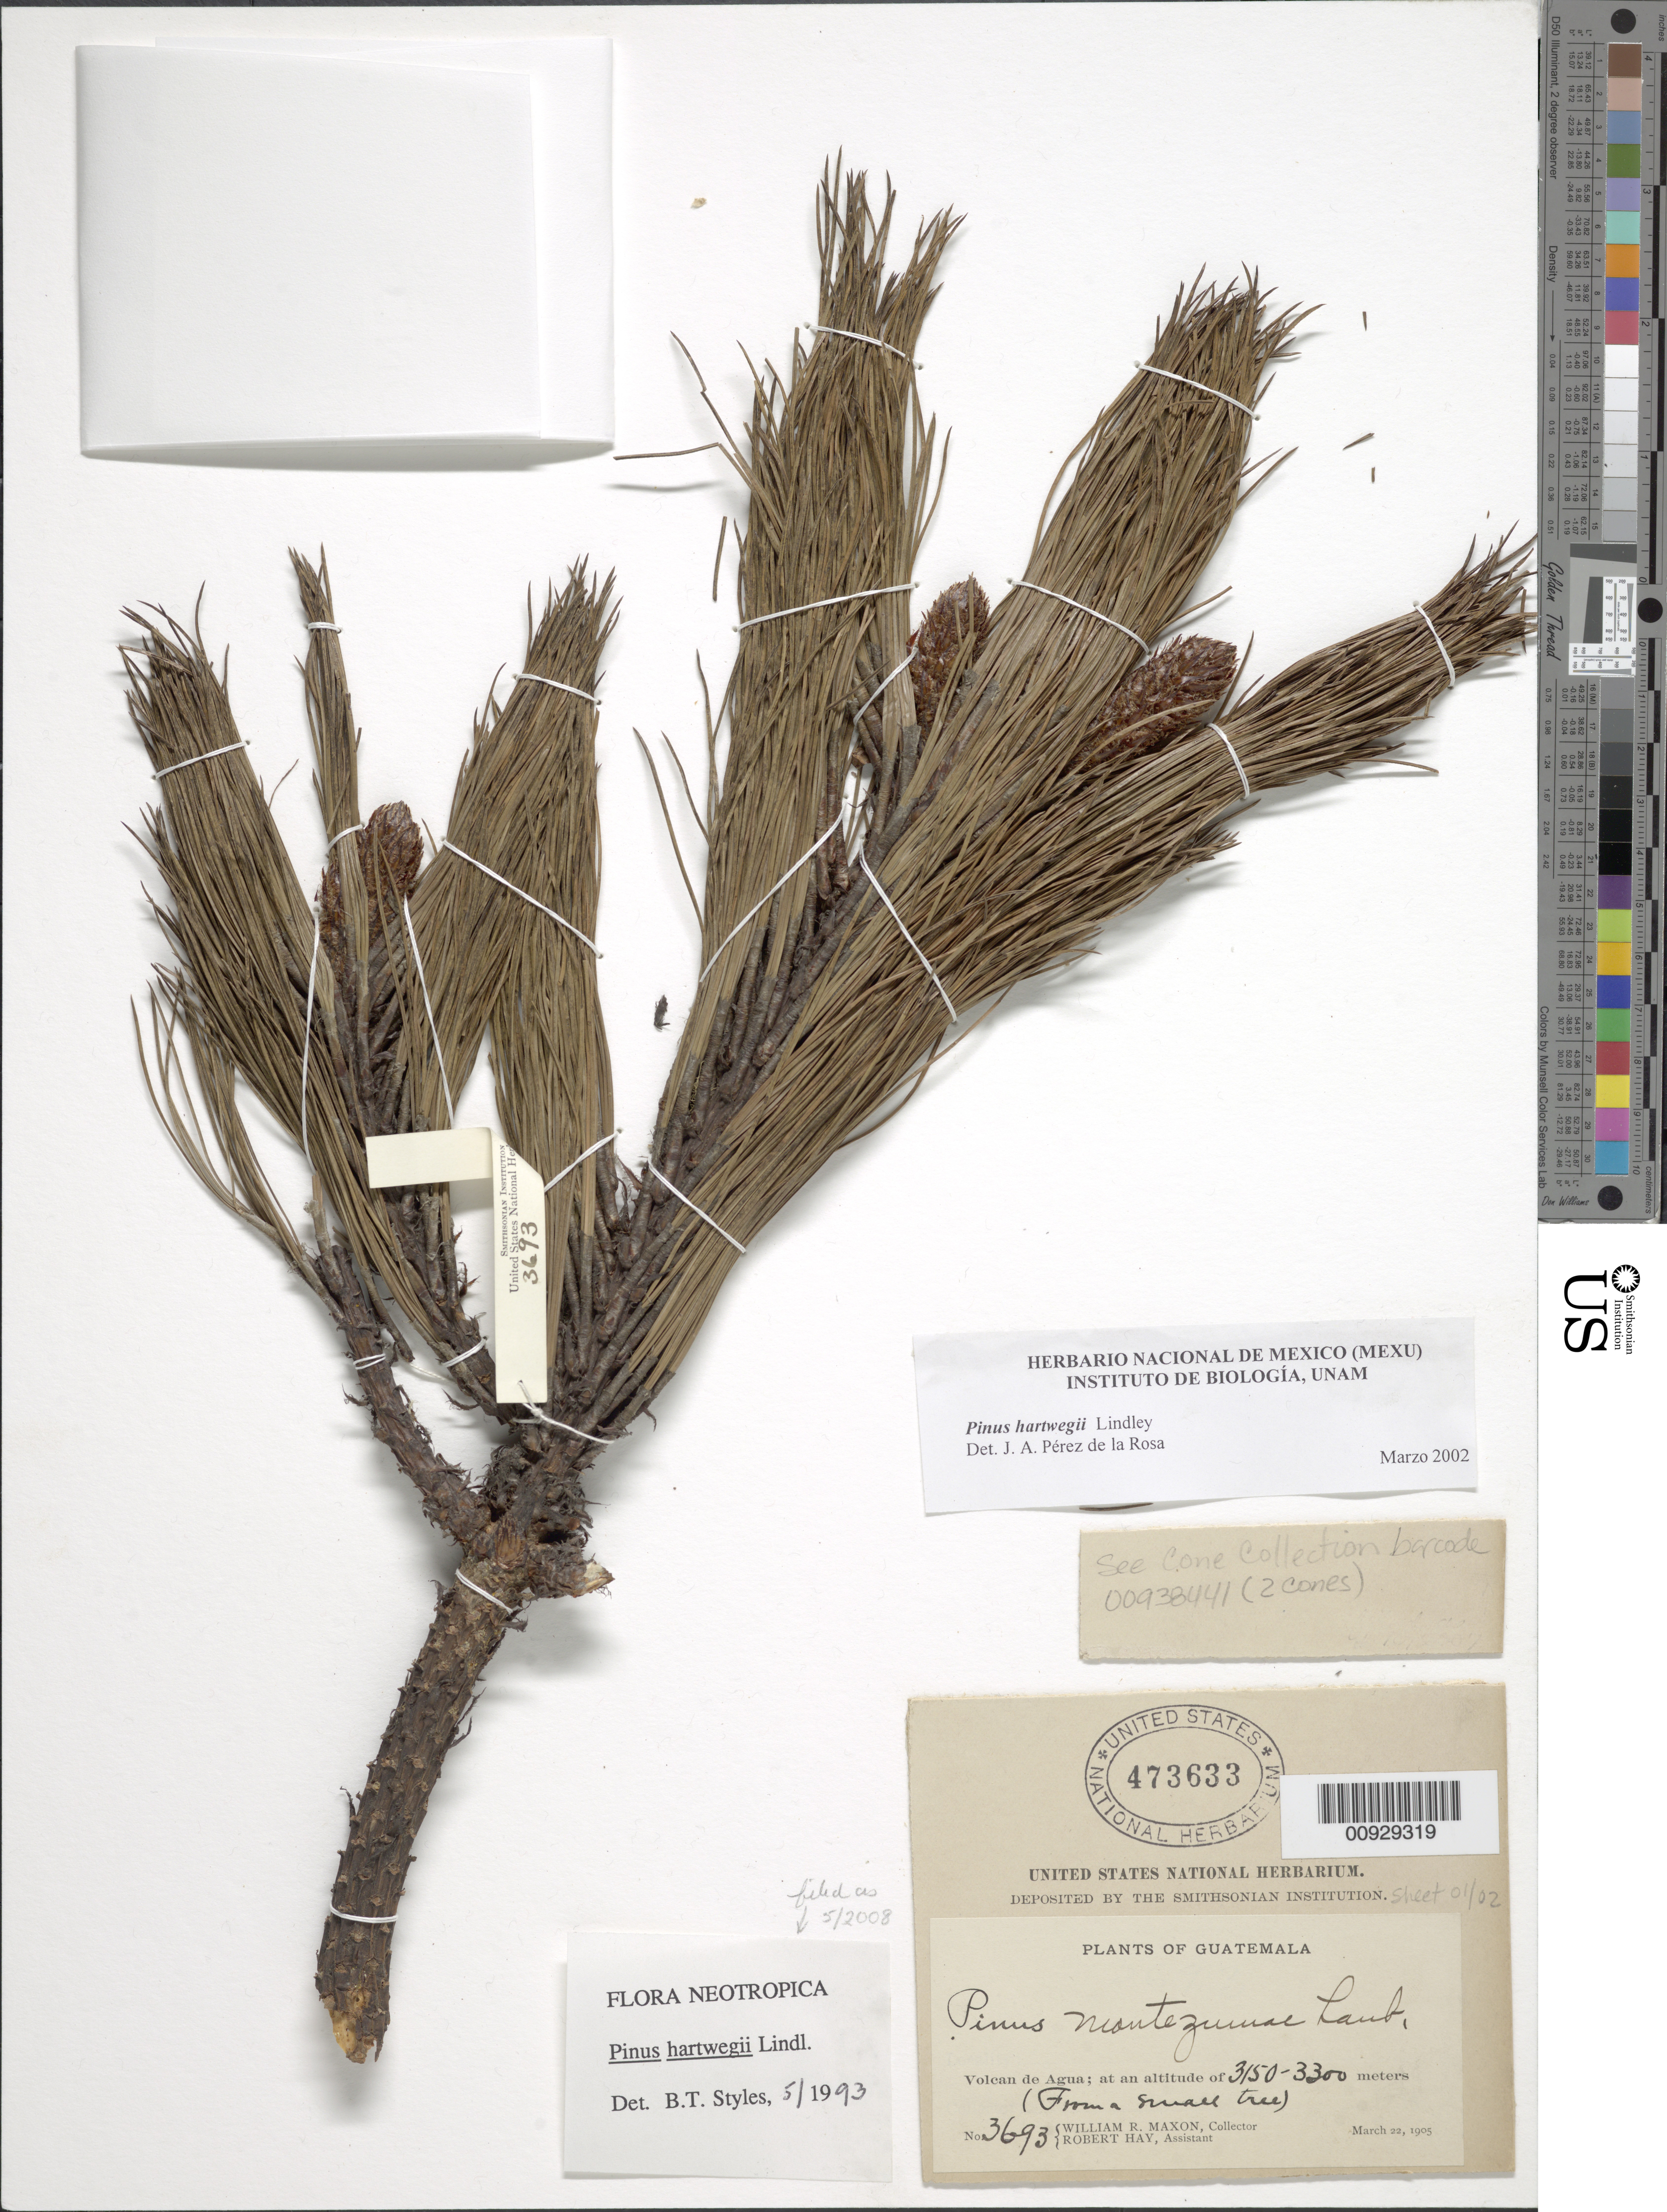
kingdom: Plantae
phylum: Tracheophyta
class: Pinopsida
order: Pinales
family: Pinaceae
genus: Pinus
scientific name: Pinus hartwegii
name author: Lindl.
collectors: W. R. Maxon & R. Hay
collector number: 3693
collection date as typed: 22 Mar 1905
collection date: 1905-03-22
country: Guatemala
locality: Volcán de Agua.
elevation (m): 3300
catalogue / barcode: US 473633